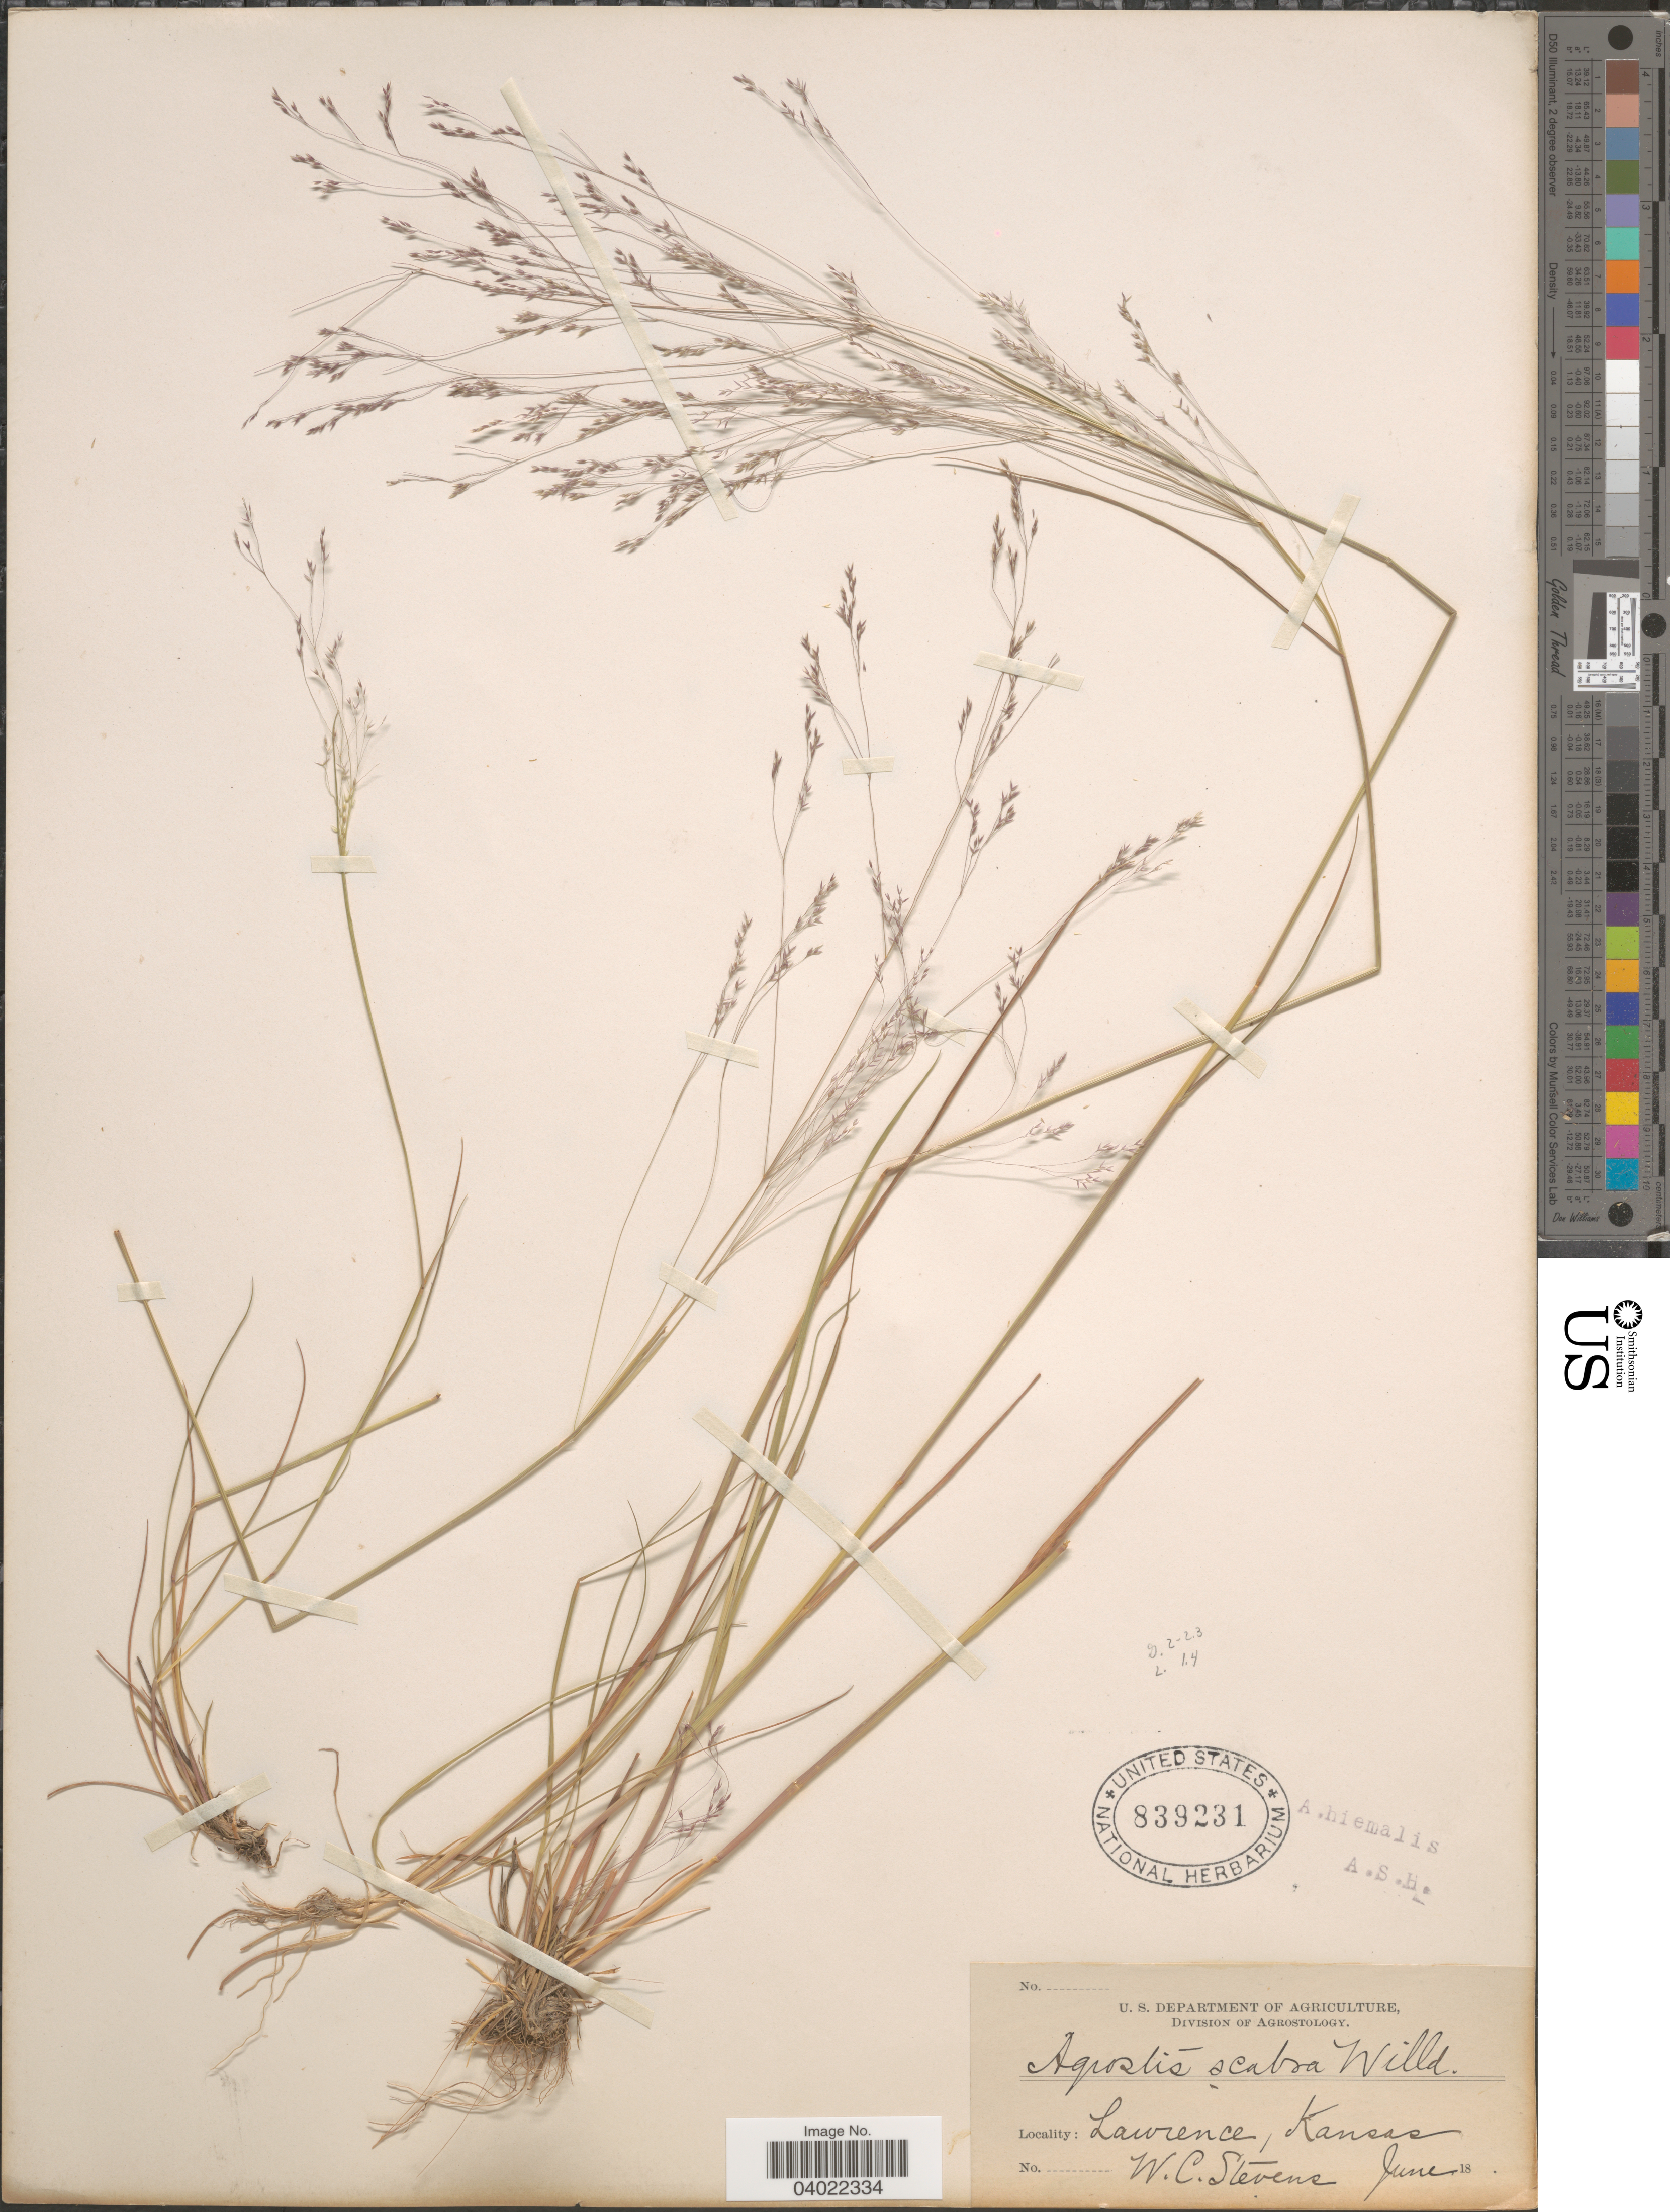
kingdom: Plantae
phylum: Tracheophyta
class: Liliopsida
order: Poales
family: Poaceae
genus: Agrostis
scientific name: Agrostis scabra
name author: Willd.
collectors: W. C. Stevens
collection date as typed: June 18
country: United States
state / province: Kansas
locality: Lawrence.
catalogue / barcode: US 839231